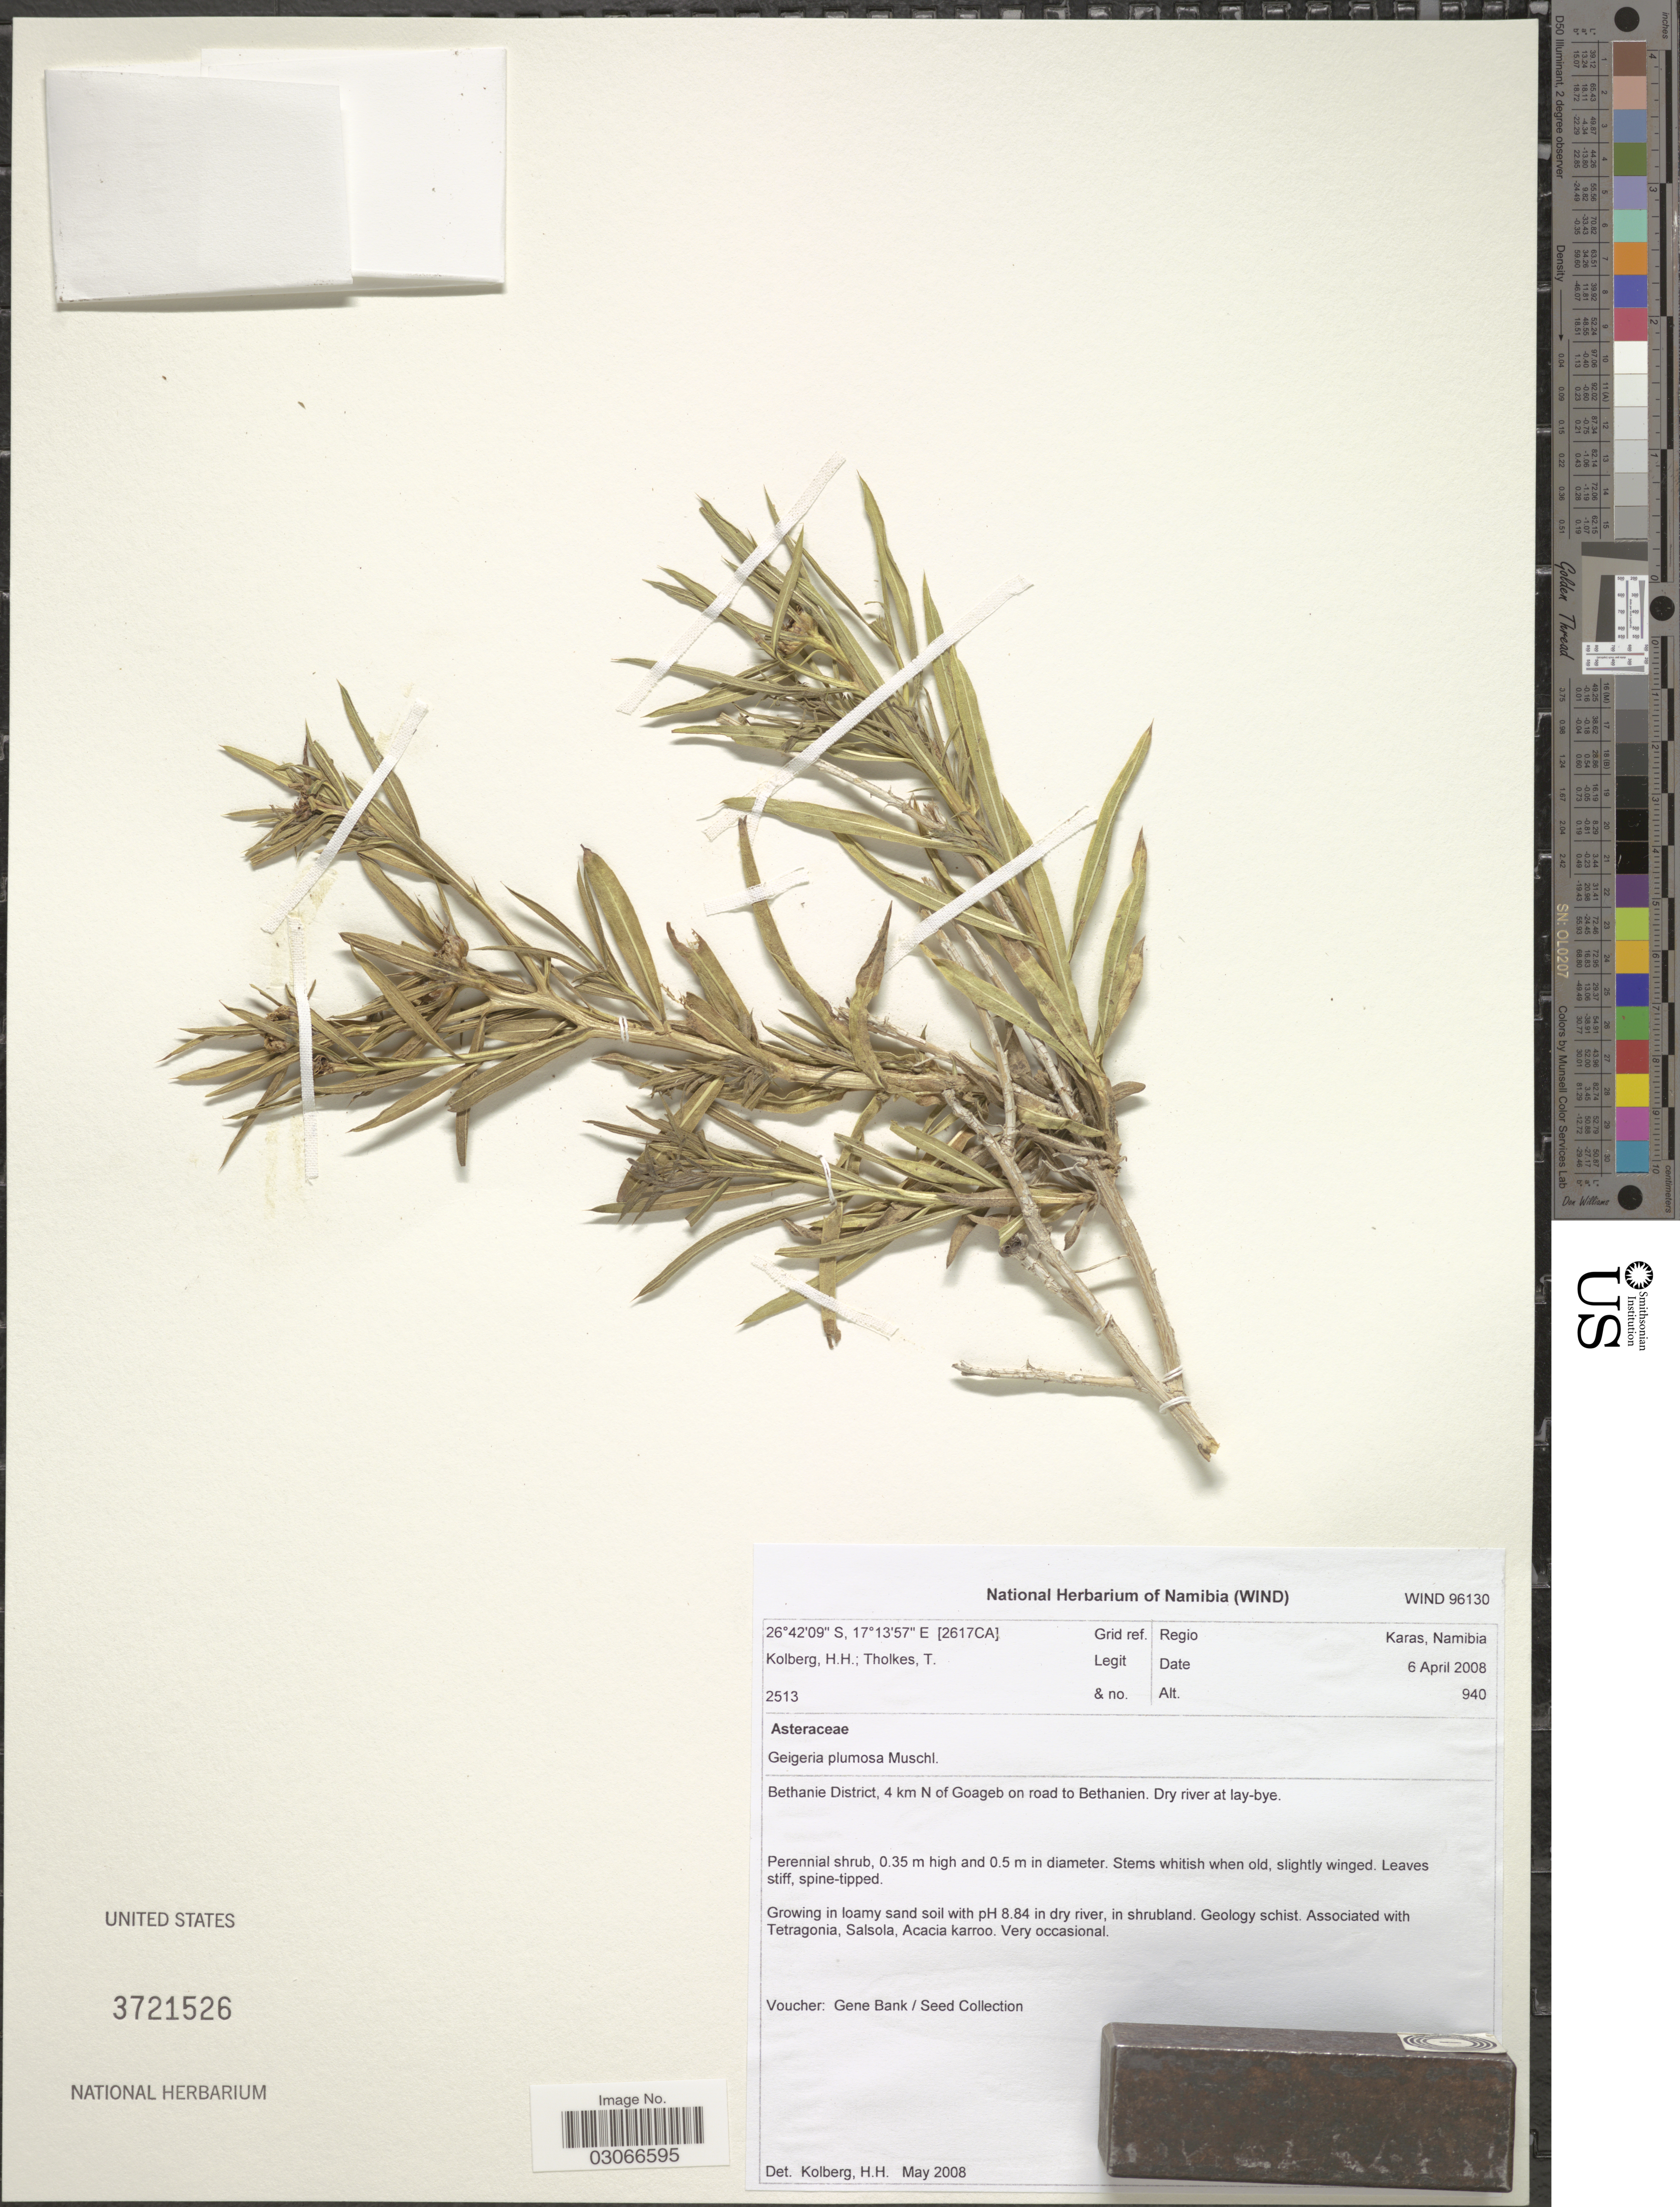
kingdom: Plantae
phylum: Tracheophyta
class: Magnoliopsida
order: Asterales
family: Asteraceae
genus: Geigeria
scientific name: Geigeria plumosa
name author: Muschl.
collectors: H. H. Kolberg & T. Tholkes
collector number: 2513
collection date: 2008-04-06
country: Namibia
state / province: Karas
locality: [2617CA] Grid ref. Regio Karas. Bethanie District, 4 k N of Goageb on road to Bethanien. Dry river at lay-bye.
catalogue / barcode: US 3721526